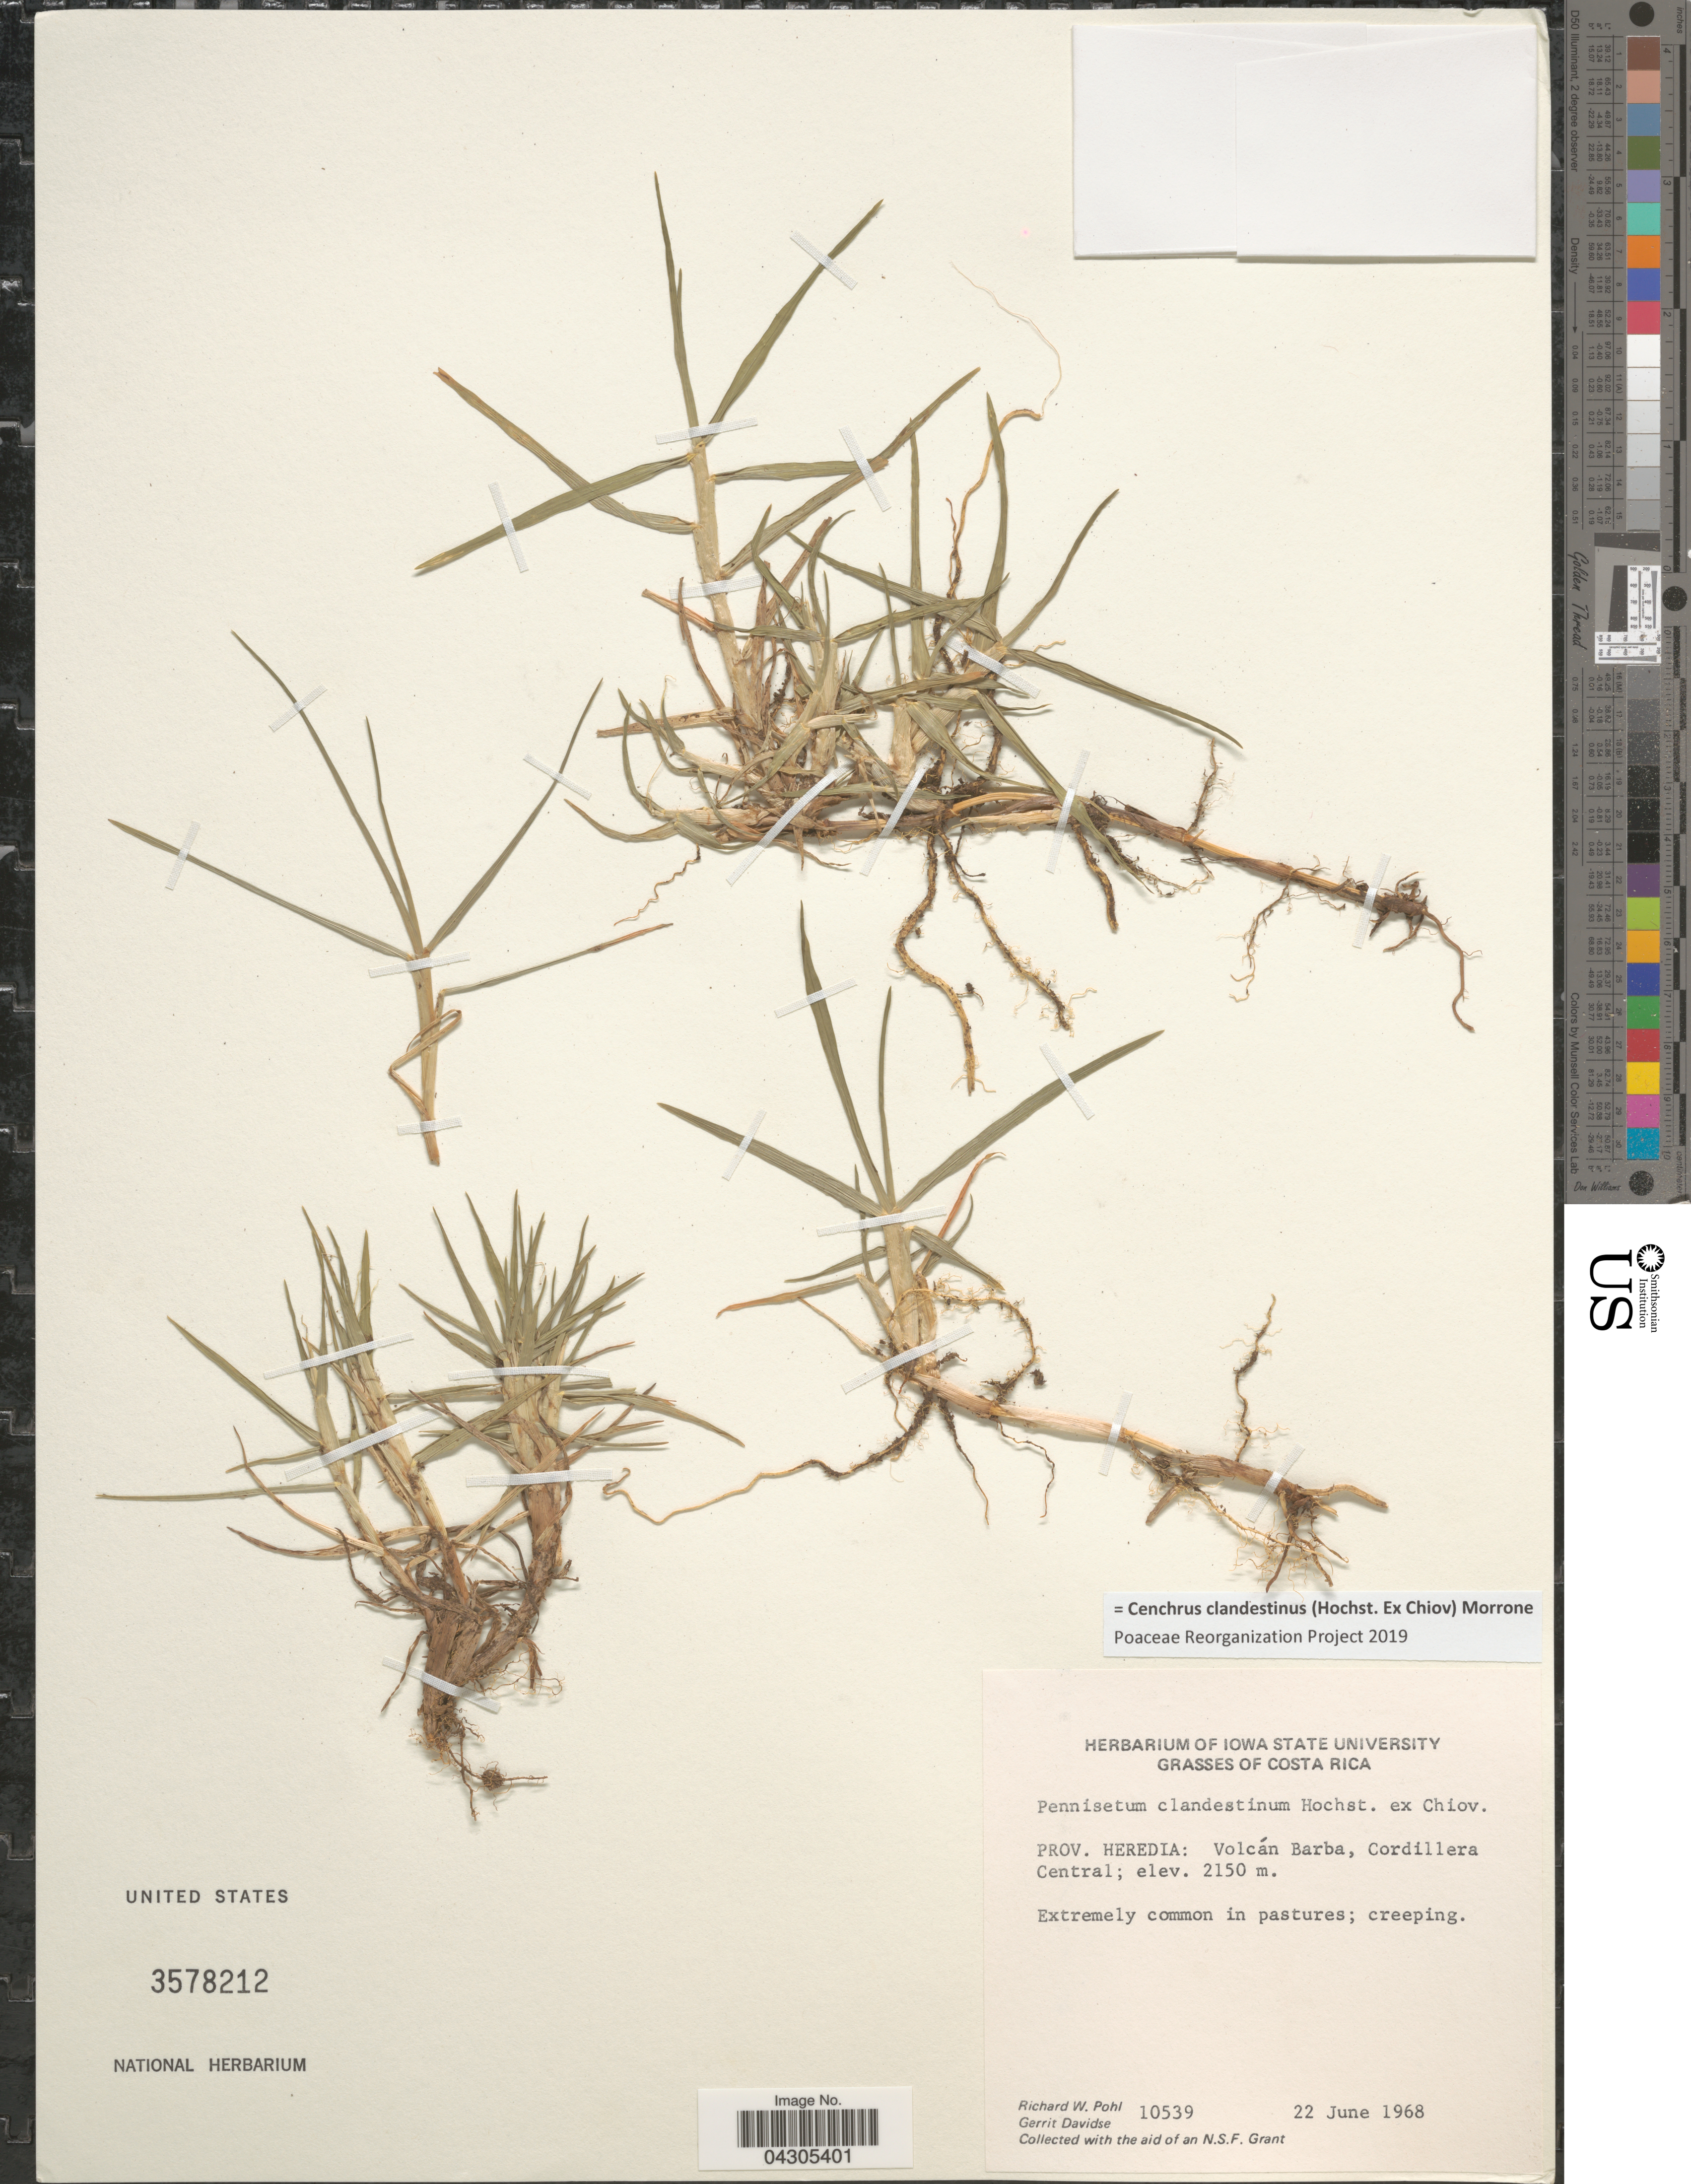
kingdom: Plantae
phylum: Tracheophyta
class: Liliopsida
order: Poales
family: Poaceae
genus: Cenchrus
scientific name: Cenchrus clandestinus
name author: (Hochst. & Chiov.) Morrone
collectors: R. W. Pohl & G. Davidse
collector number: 10539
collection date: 1968-06-22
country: Costa Rica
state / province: Heredia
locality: Volcán Barba, Cordillera Central.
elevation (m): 2150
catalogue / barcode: US 3578212